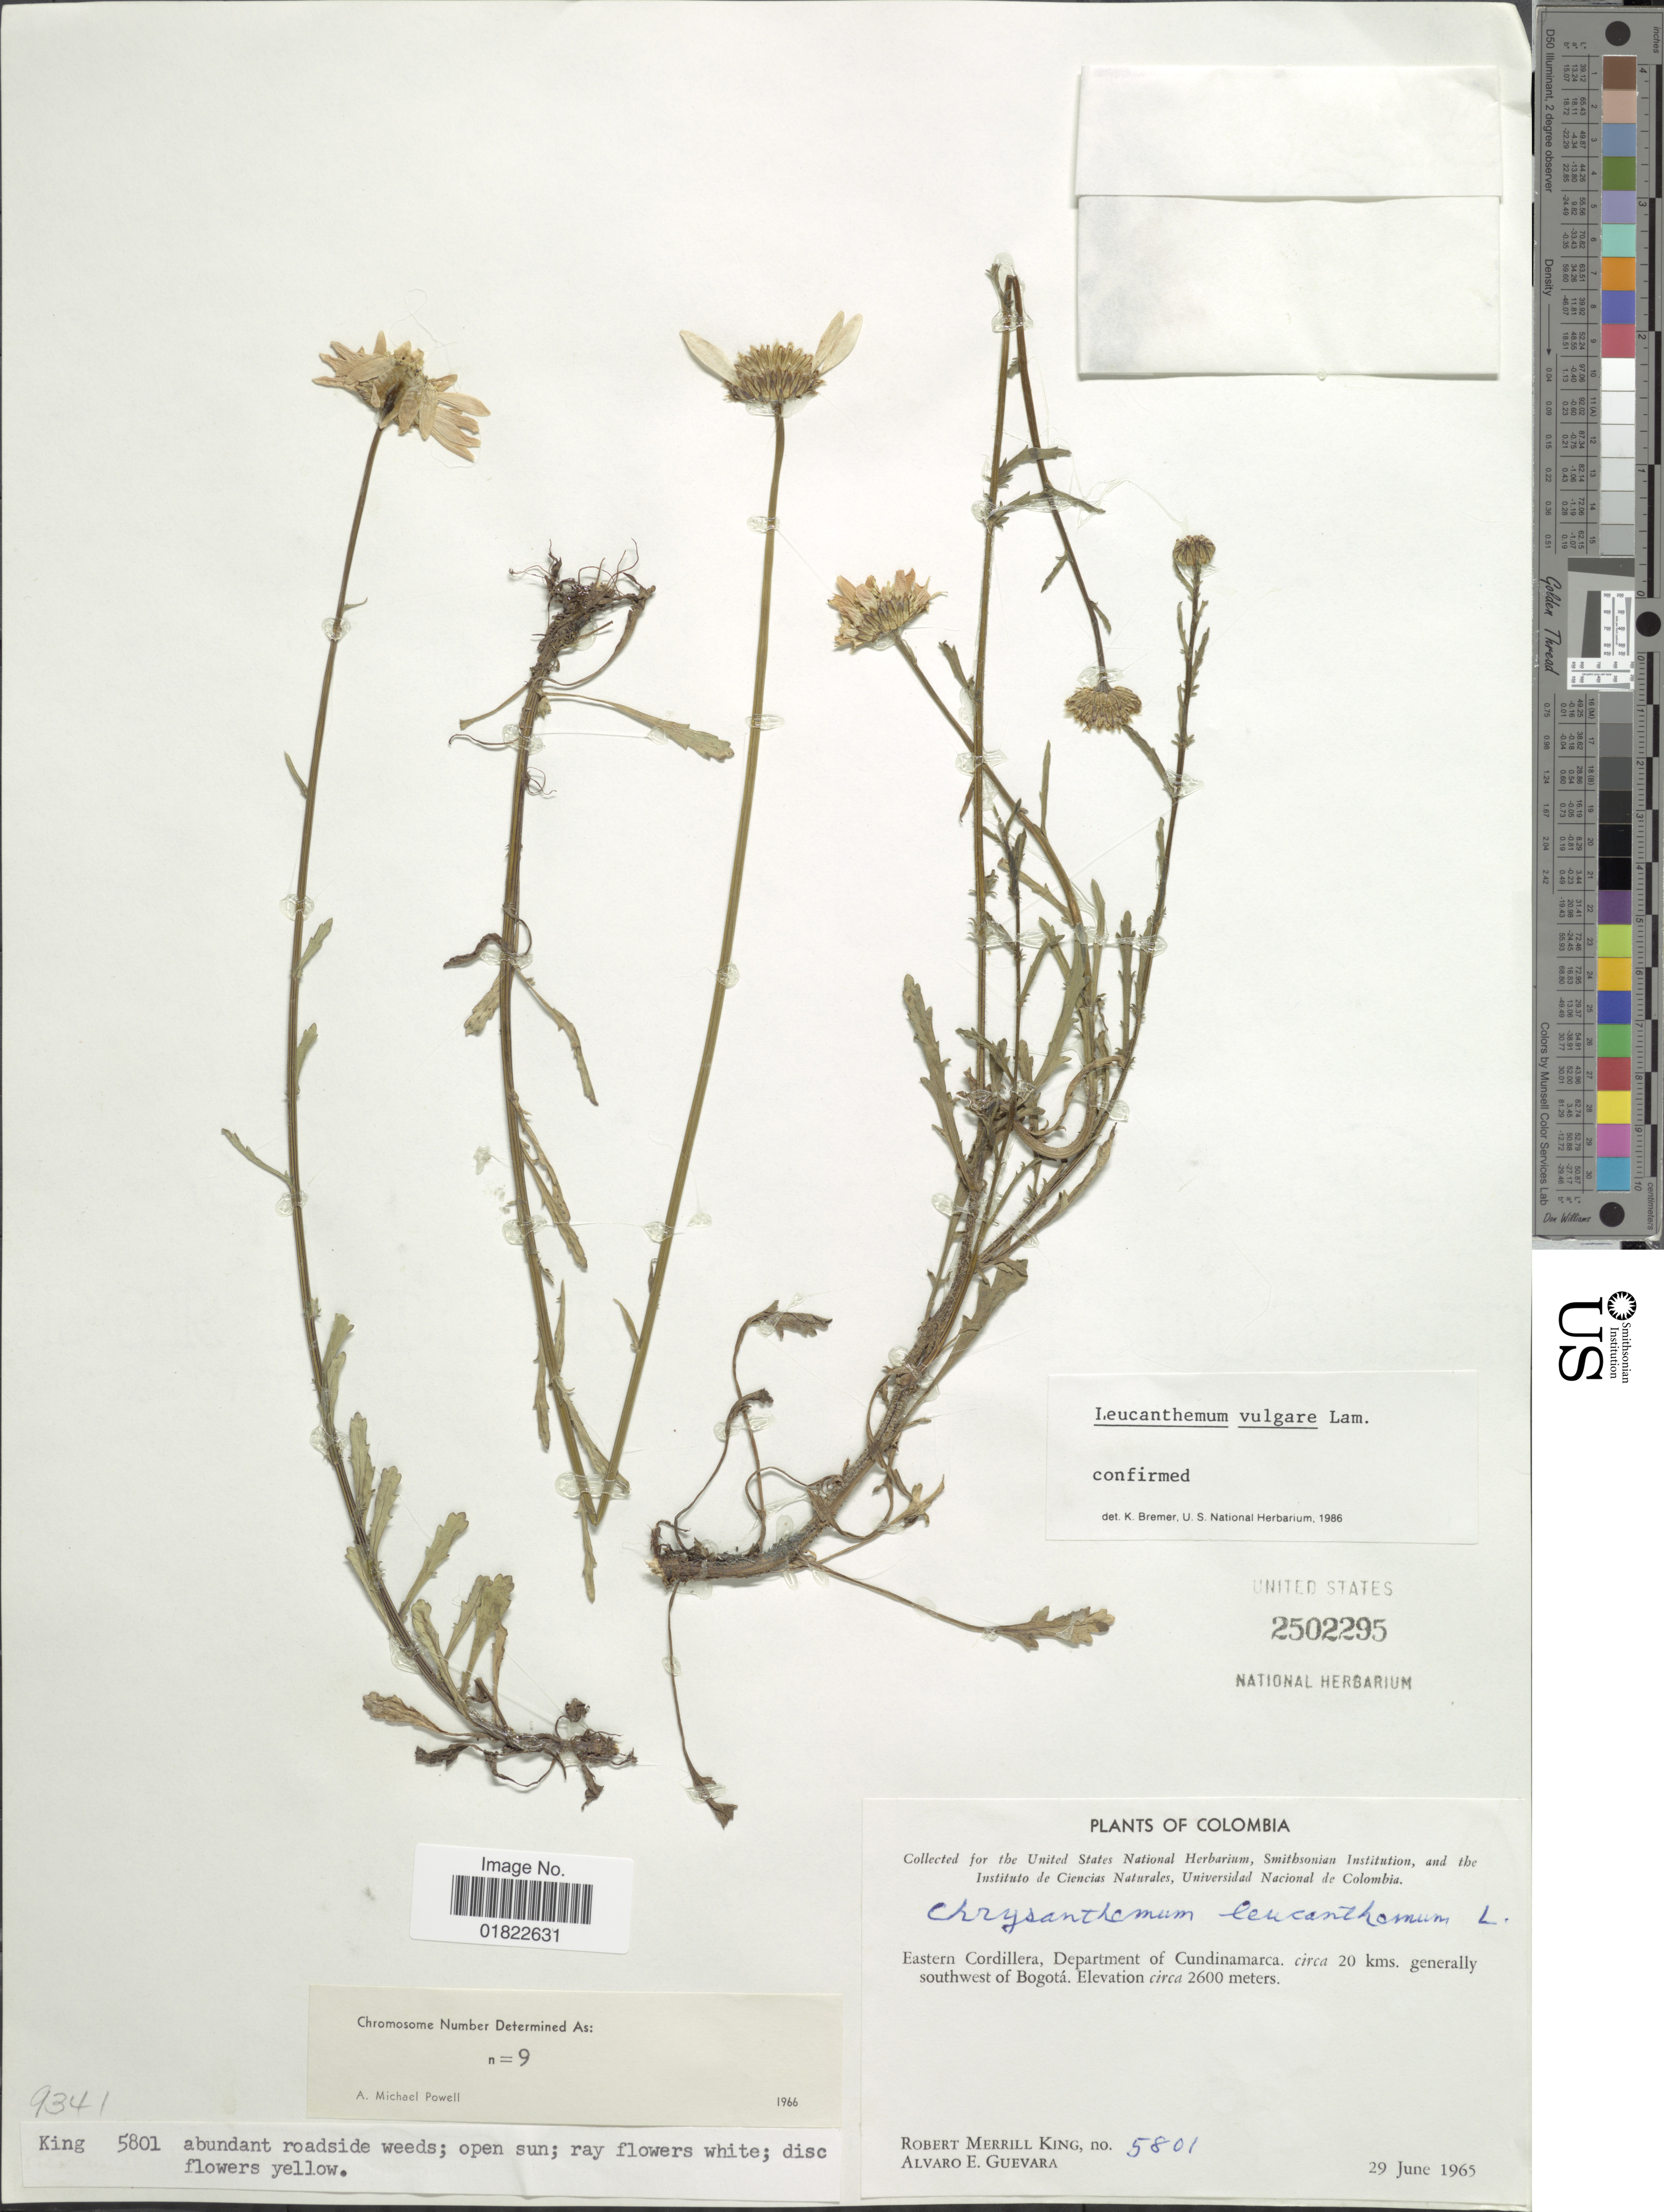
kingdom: Plantae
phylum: Tracheophyta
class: Magnoliopsida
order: Asterales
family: Asteraceae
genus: Leucanthemum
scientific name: Leucanthemum vulgare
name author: Lam.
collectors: R. M. King & A. E. Guevara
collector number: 5801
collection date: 1965-06-29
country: Colombia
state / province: Cundinamarca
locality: Eastern Cordillera, Department of Cundinamarca, circa 20 kms. generally southwest of Bogota.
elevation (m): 2600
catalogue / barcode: US 2502295